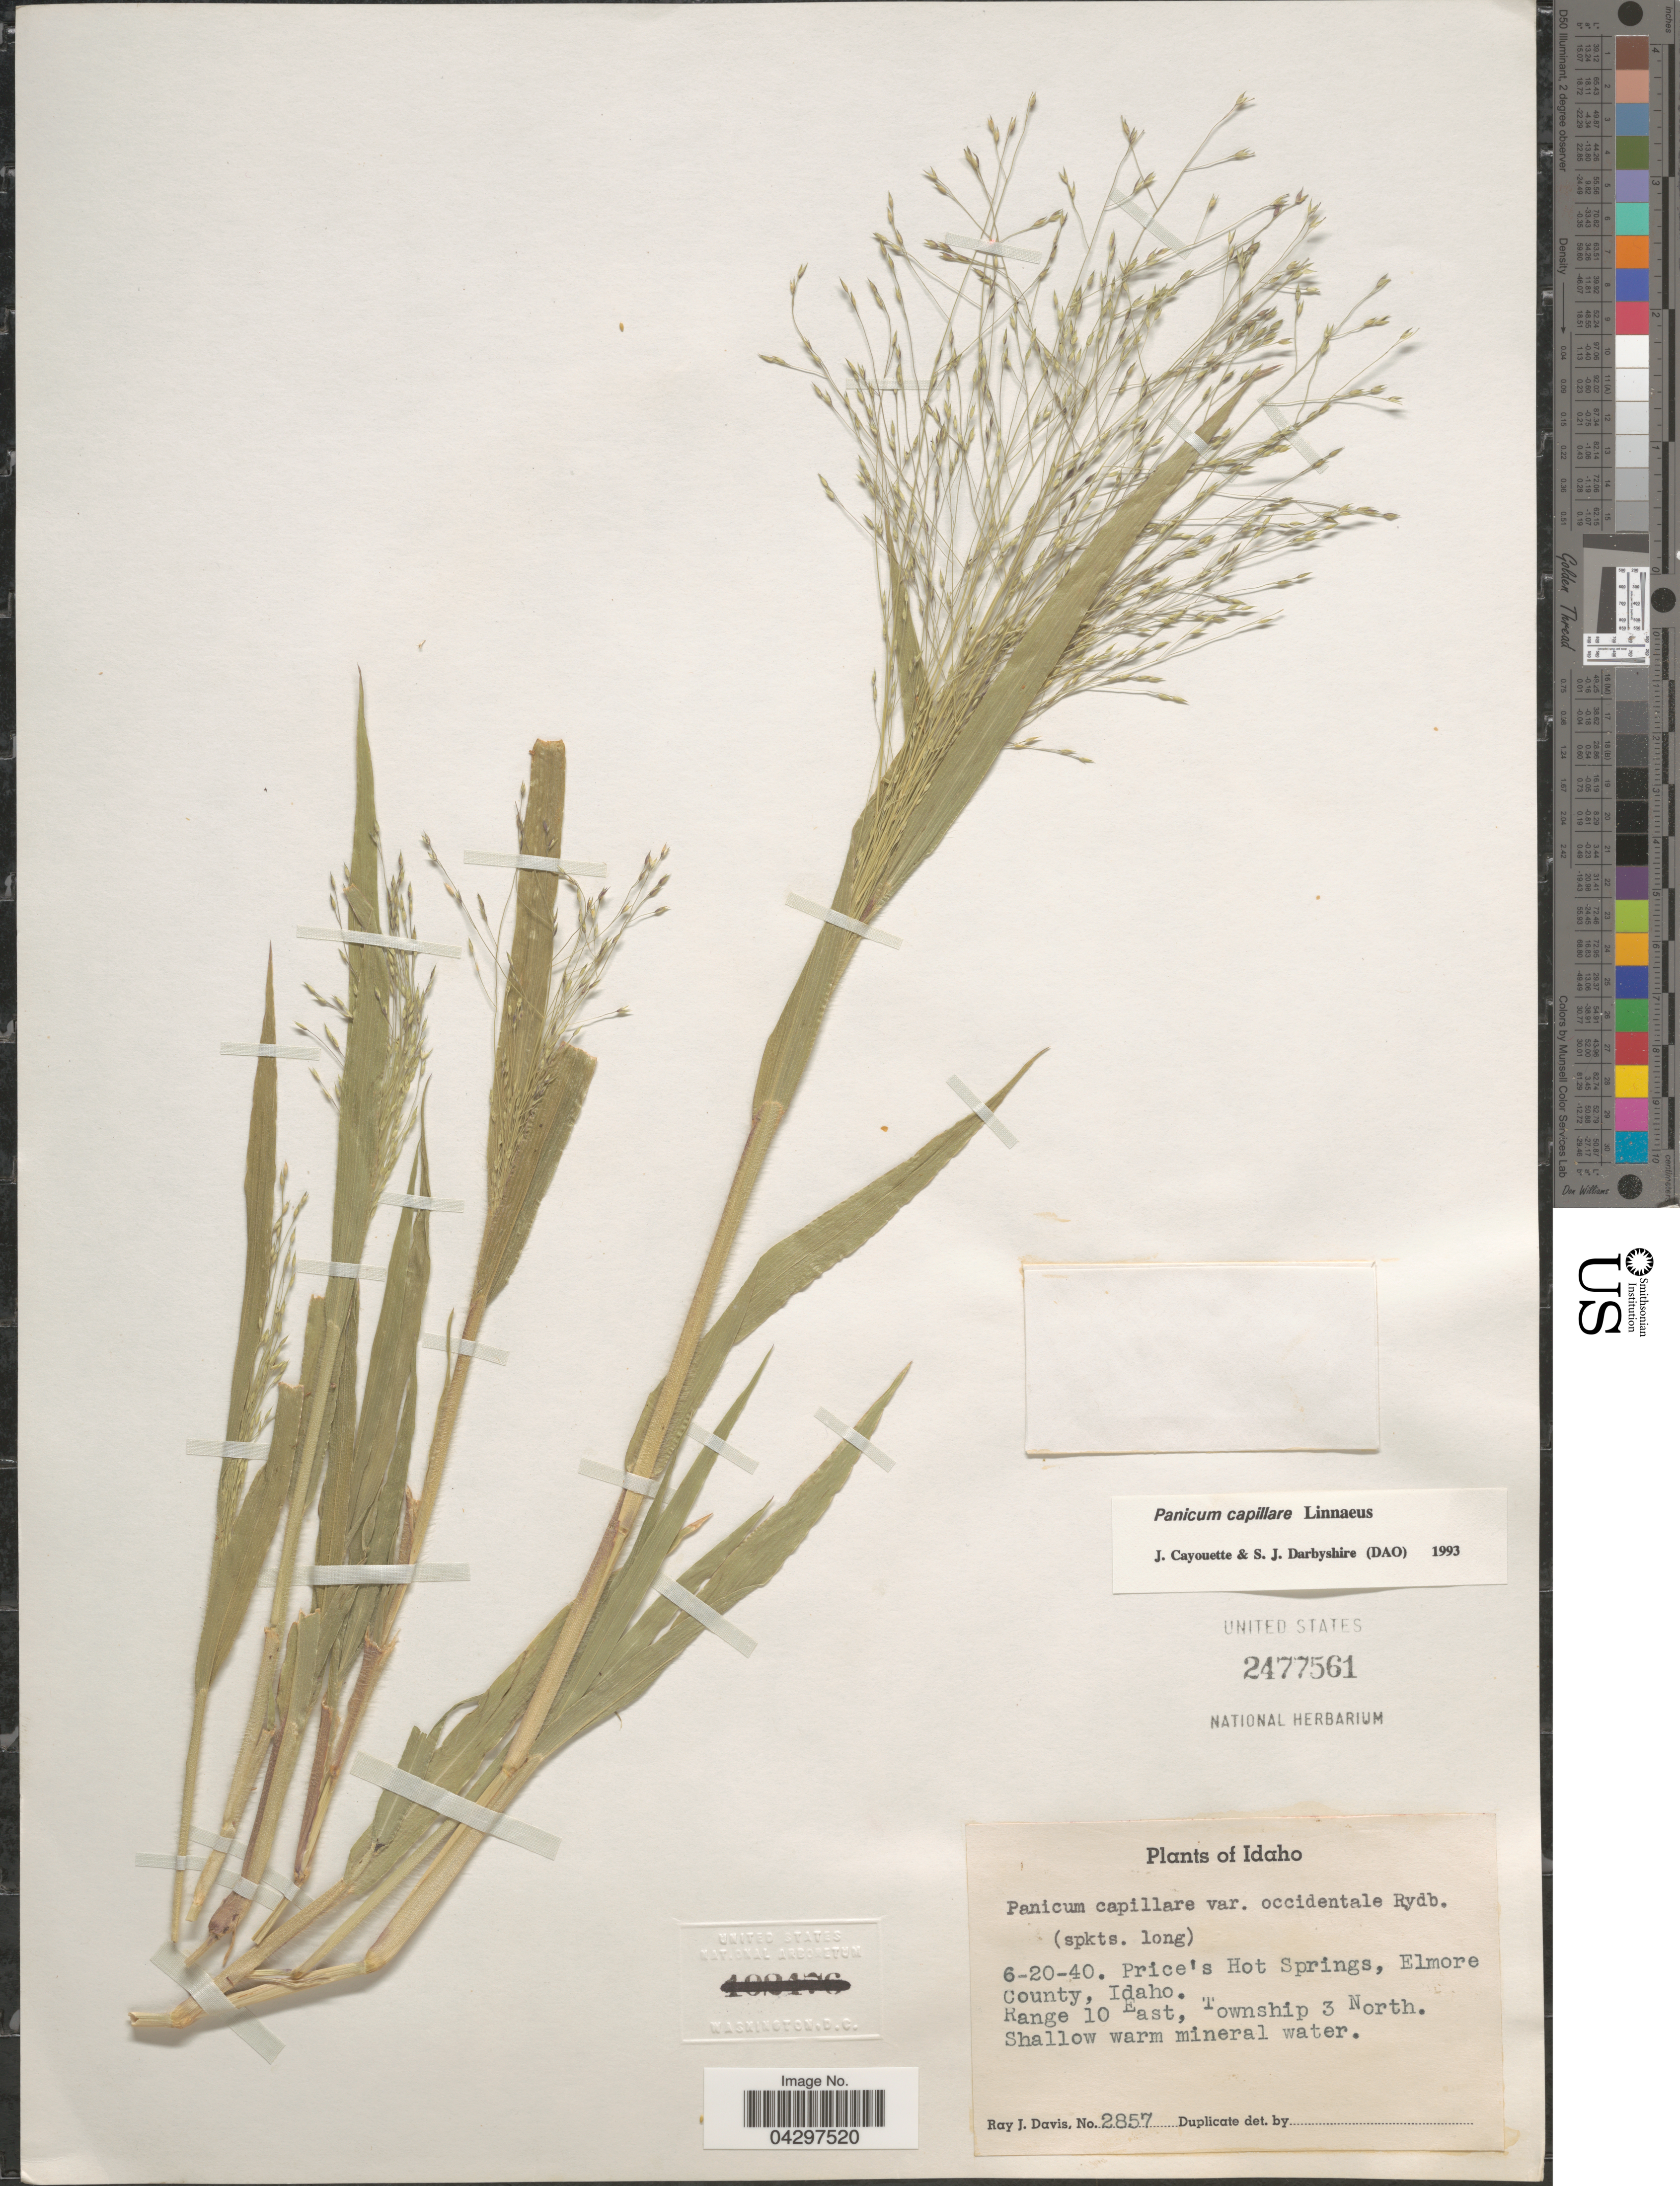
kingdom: Plantae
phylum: Tracheophyta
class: Liliopsida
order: Poales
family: Poaceae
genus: Panicum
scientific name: Panicum capillare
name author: L.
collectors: R. Davis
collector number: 2857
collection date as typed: Transcribed d/m/y: 20/6/40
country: United States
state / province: Idaho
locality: Price's Hot Springs, Elmore County. Range 10 East, Township 3 North.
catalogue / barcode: US 2477561